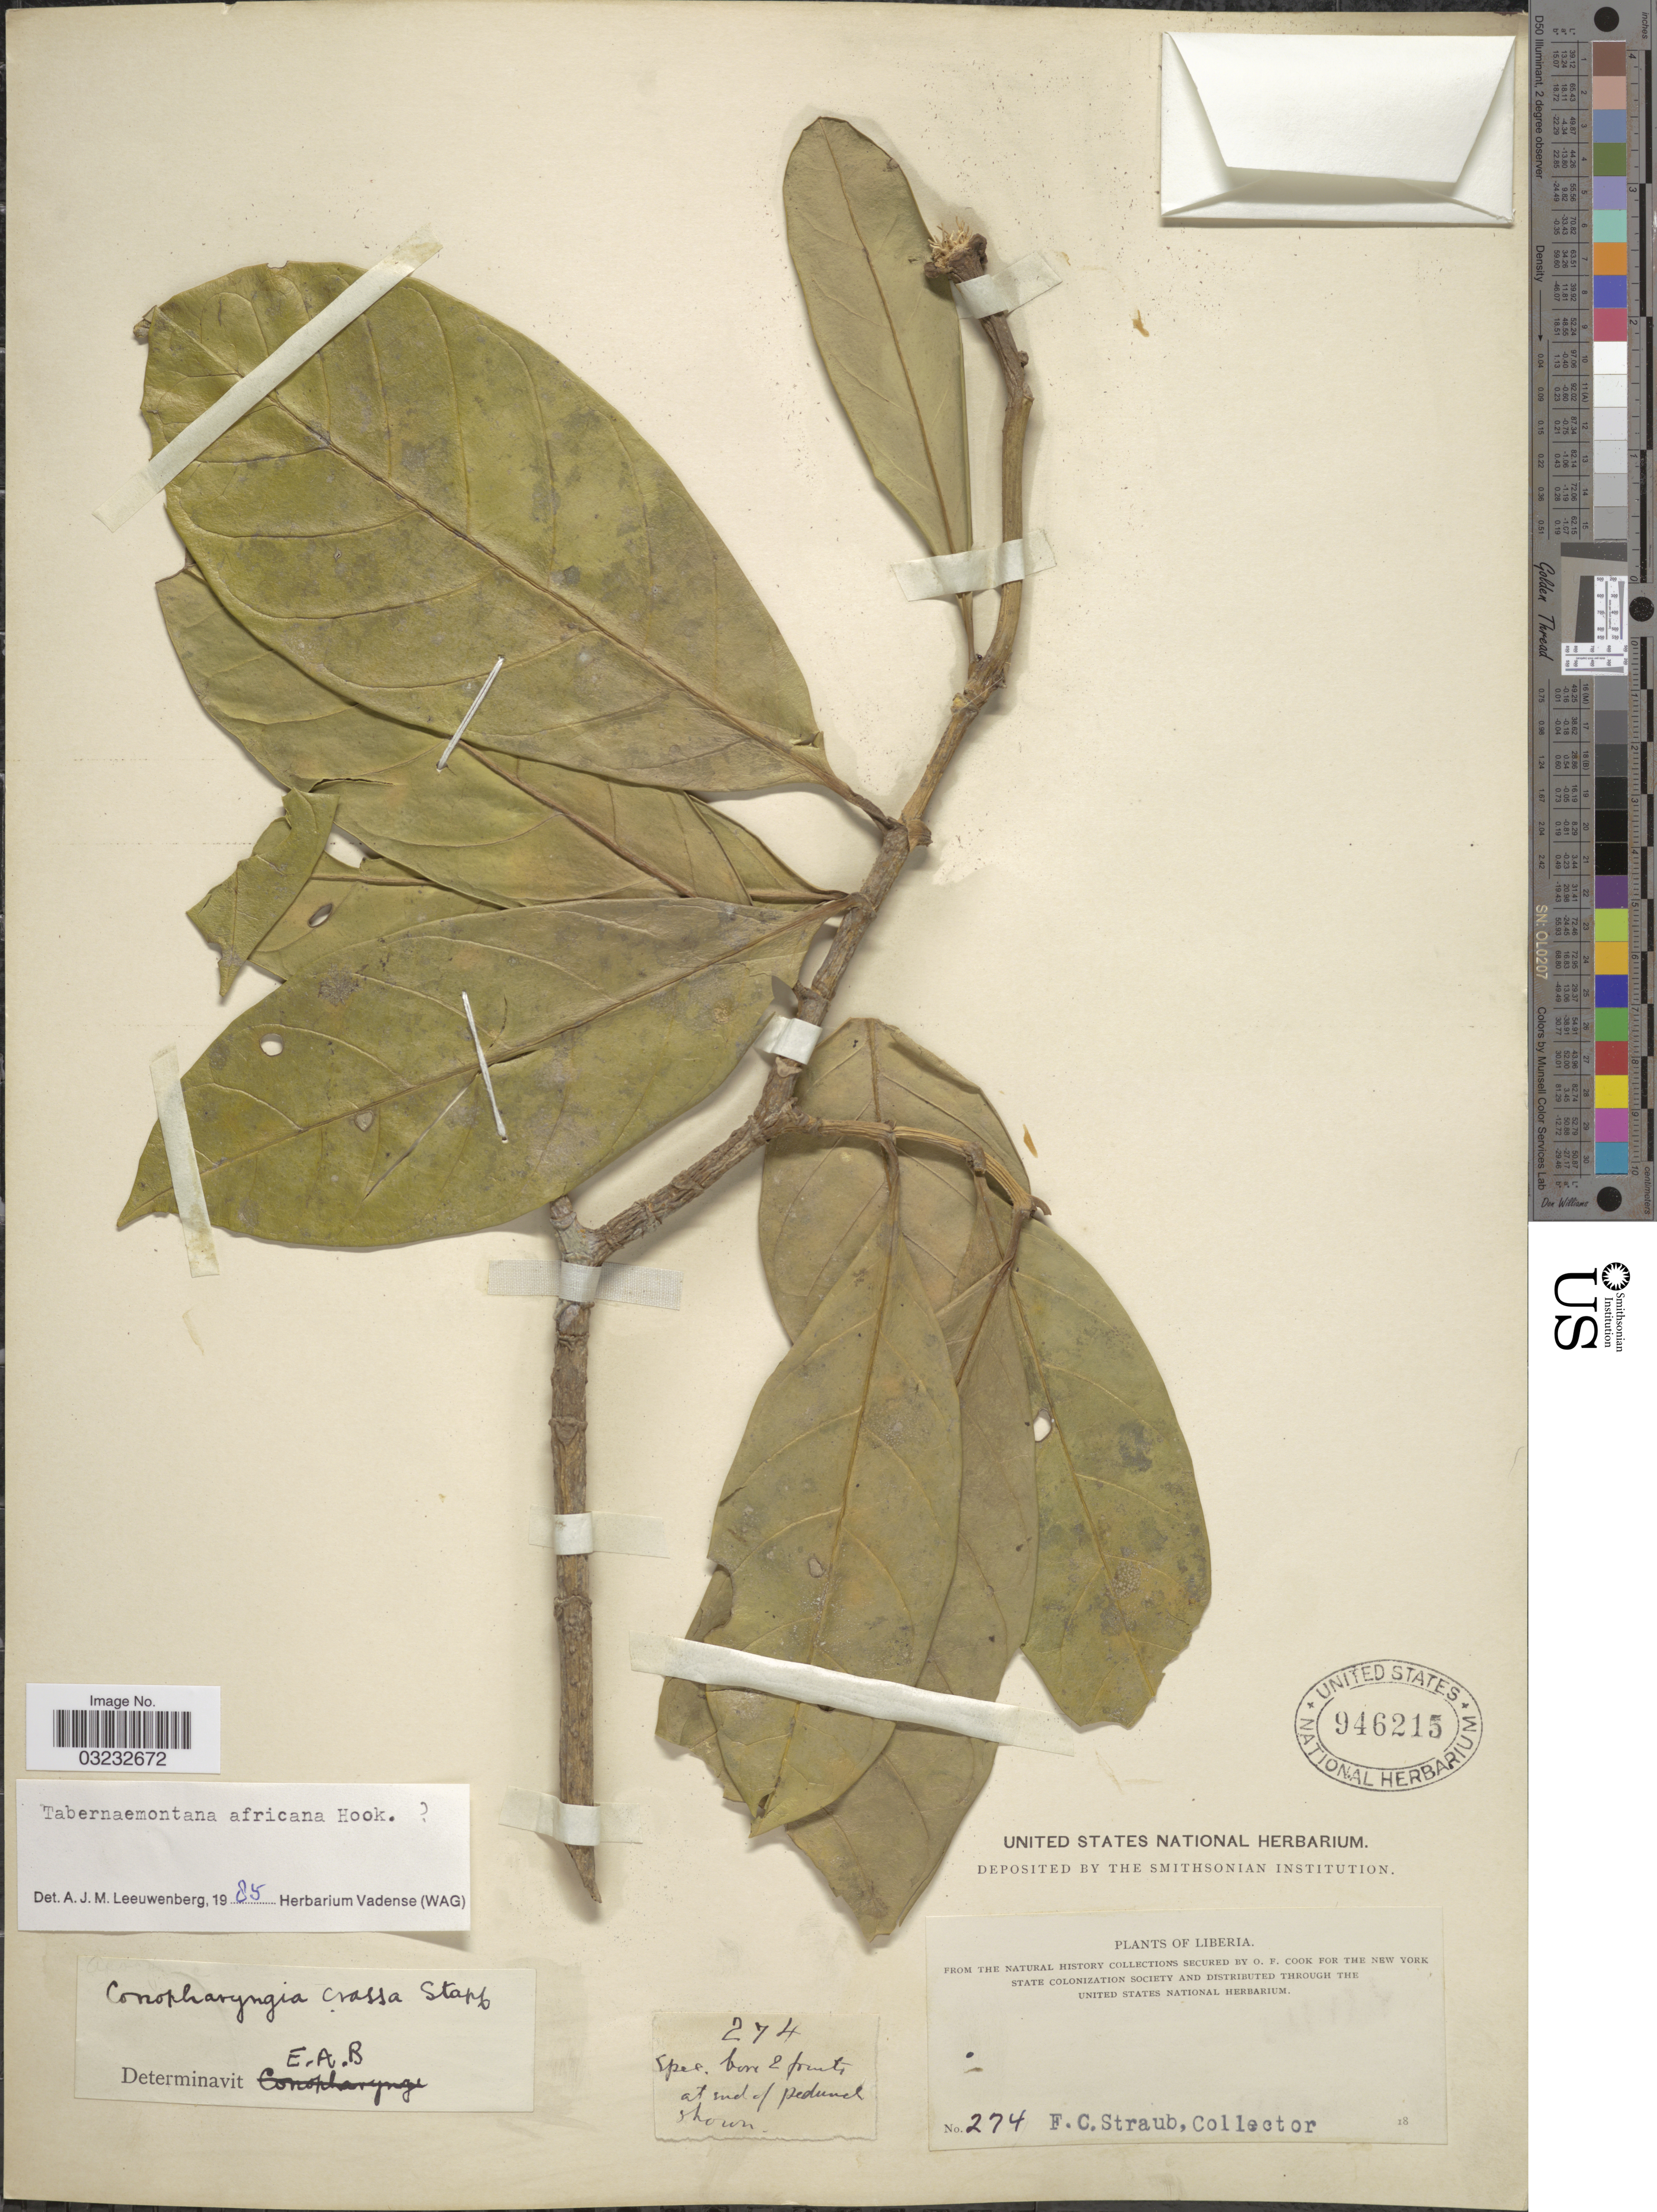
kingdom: Plantae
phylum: Tracheophyta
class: Magnoliopsida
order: Gentianales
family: Apocynaceae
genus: Tabernaemontana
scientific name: Tabernaemontana africana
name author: Hook.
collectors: F. Straub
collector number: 274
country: Liberia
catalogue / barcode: US 946215